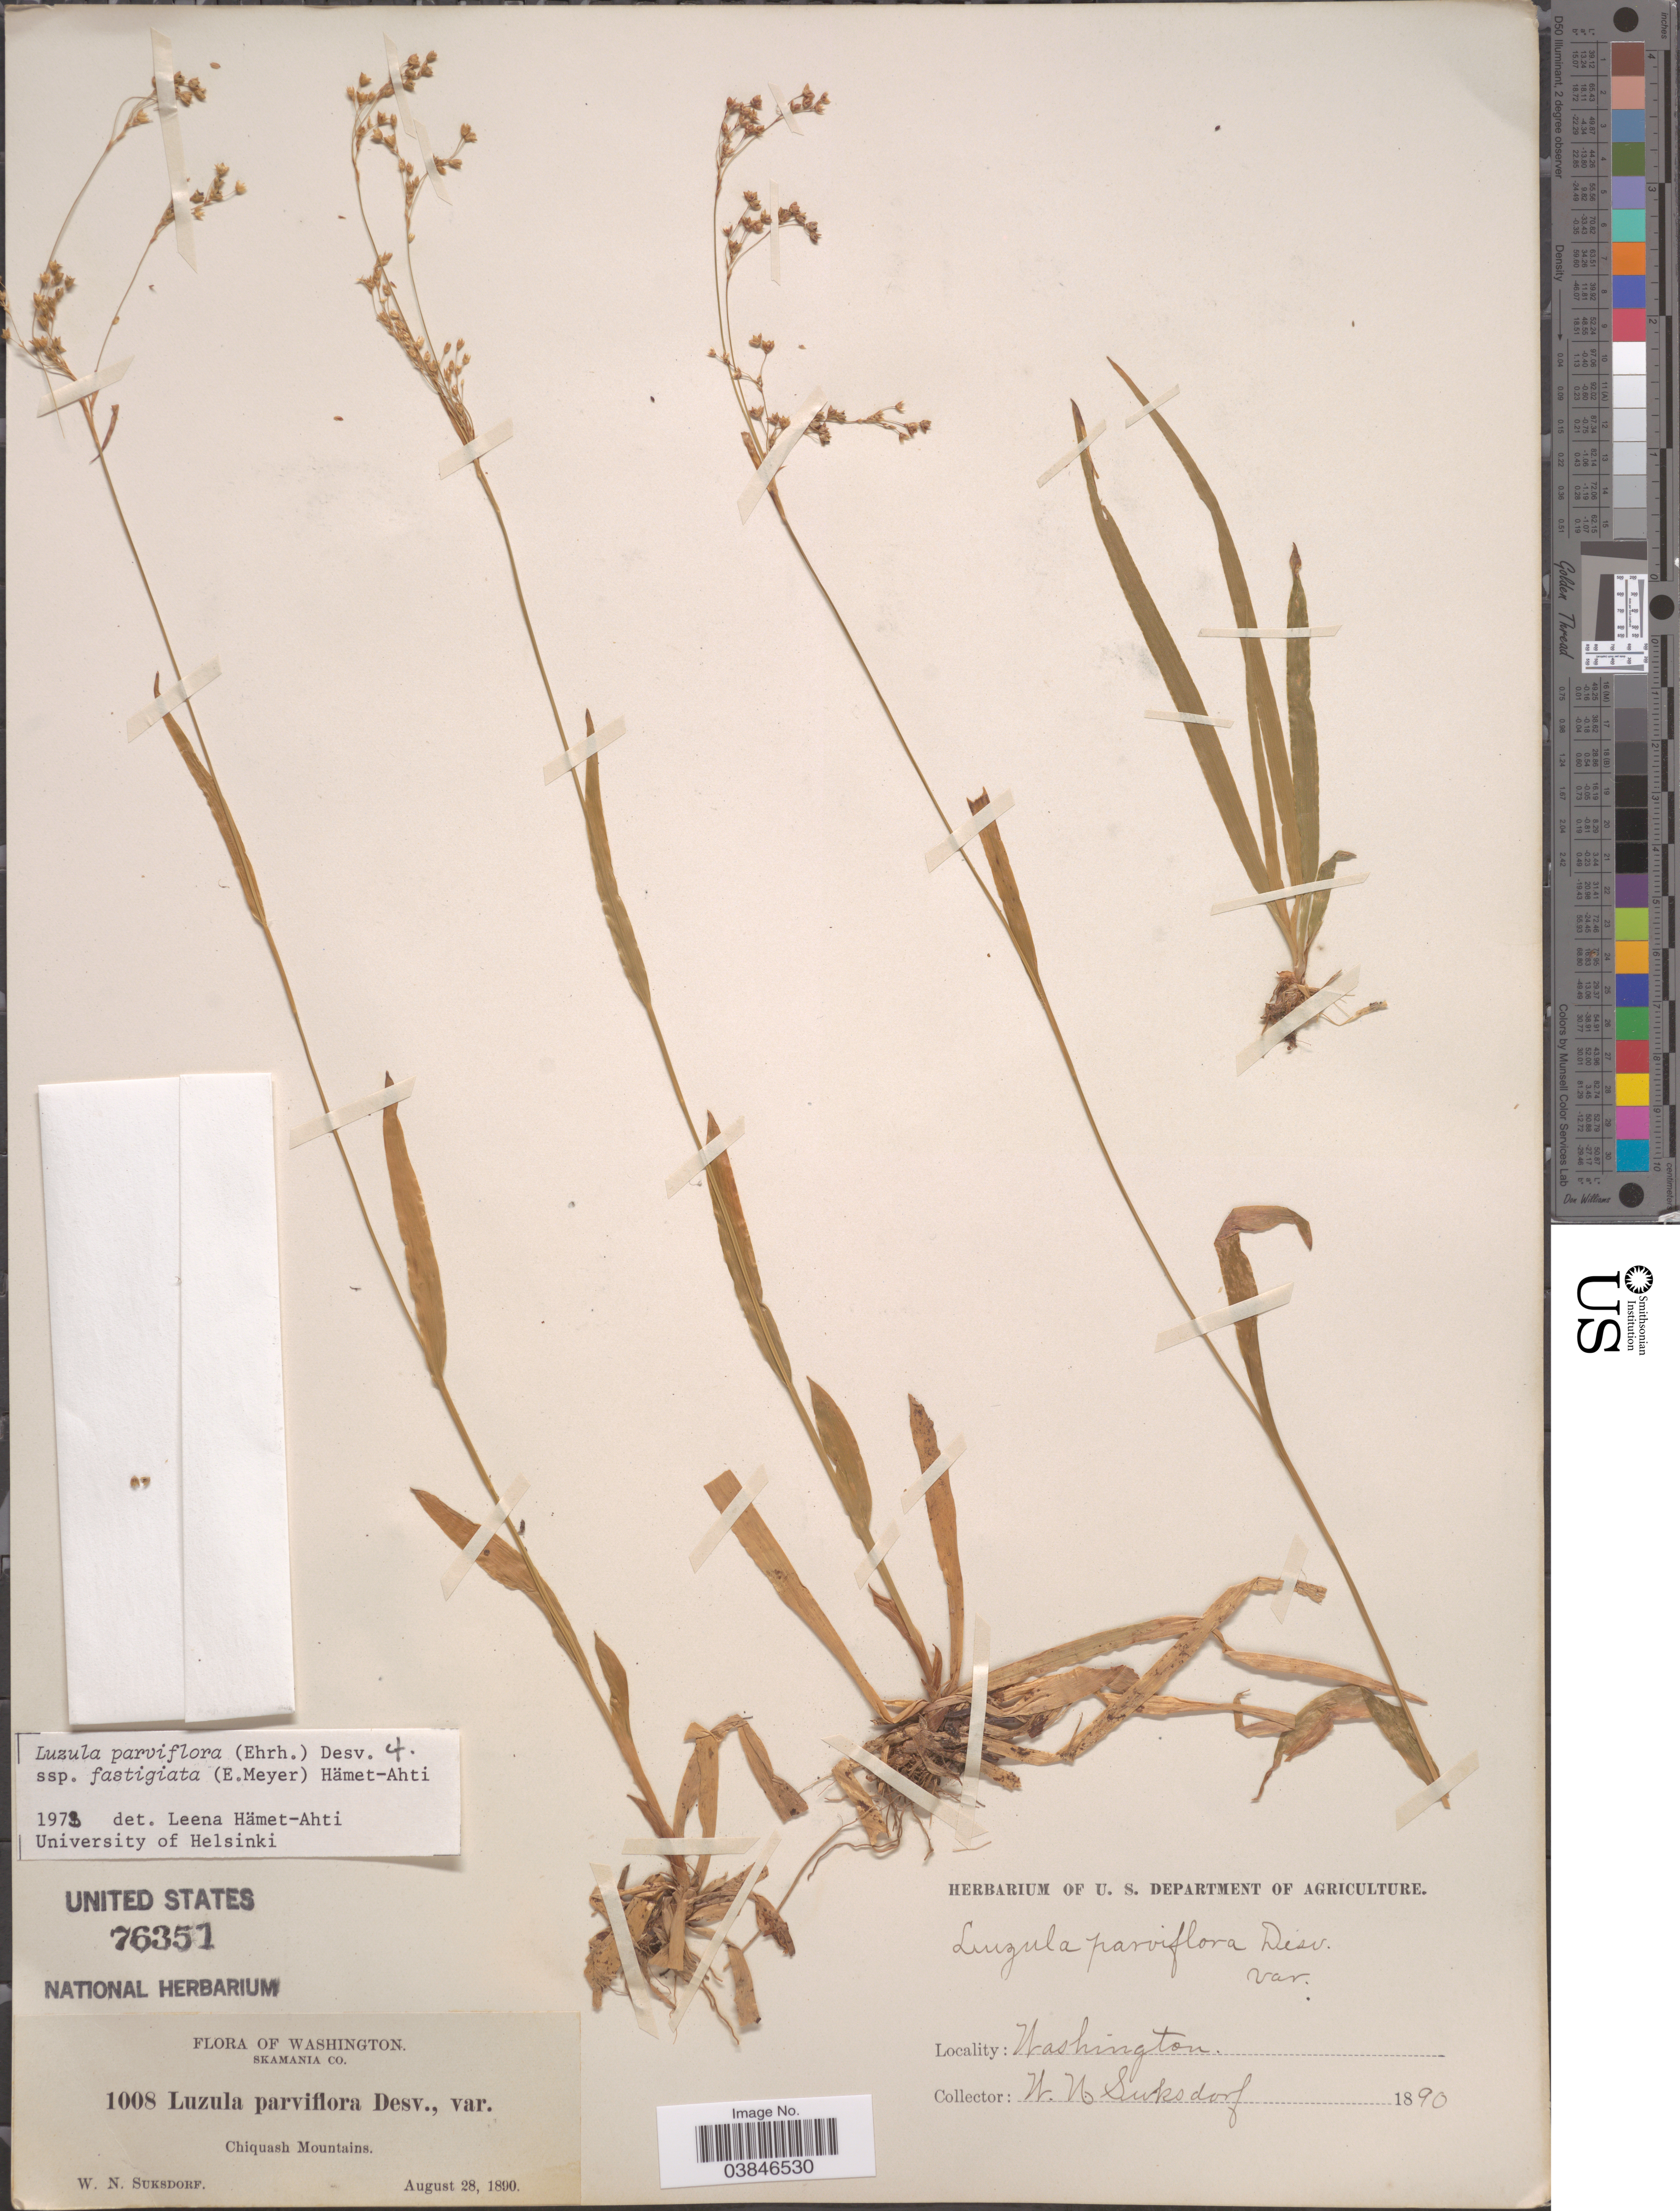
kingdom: Plantae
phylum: Tracheophyta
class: Liliopsida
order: Poales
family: Juncaceae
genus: Luzula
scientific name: Luzula parviflora subsp. fastigiata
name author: Buchenau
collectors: W. N. Suksdorf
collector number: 1008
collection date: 1890-08-28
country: United States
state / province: Washington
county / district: Skamania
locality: Skamania Co. Chiquash Mountains.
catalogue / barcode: US 76351